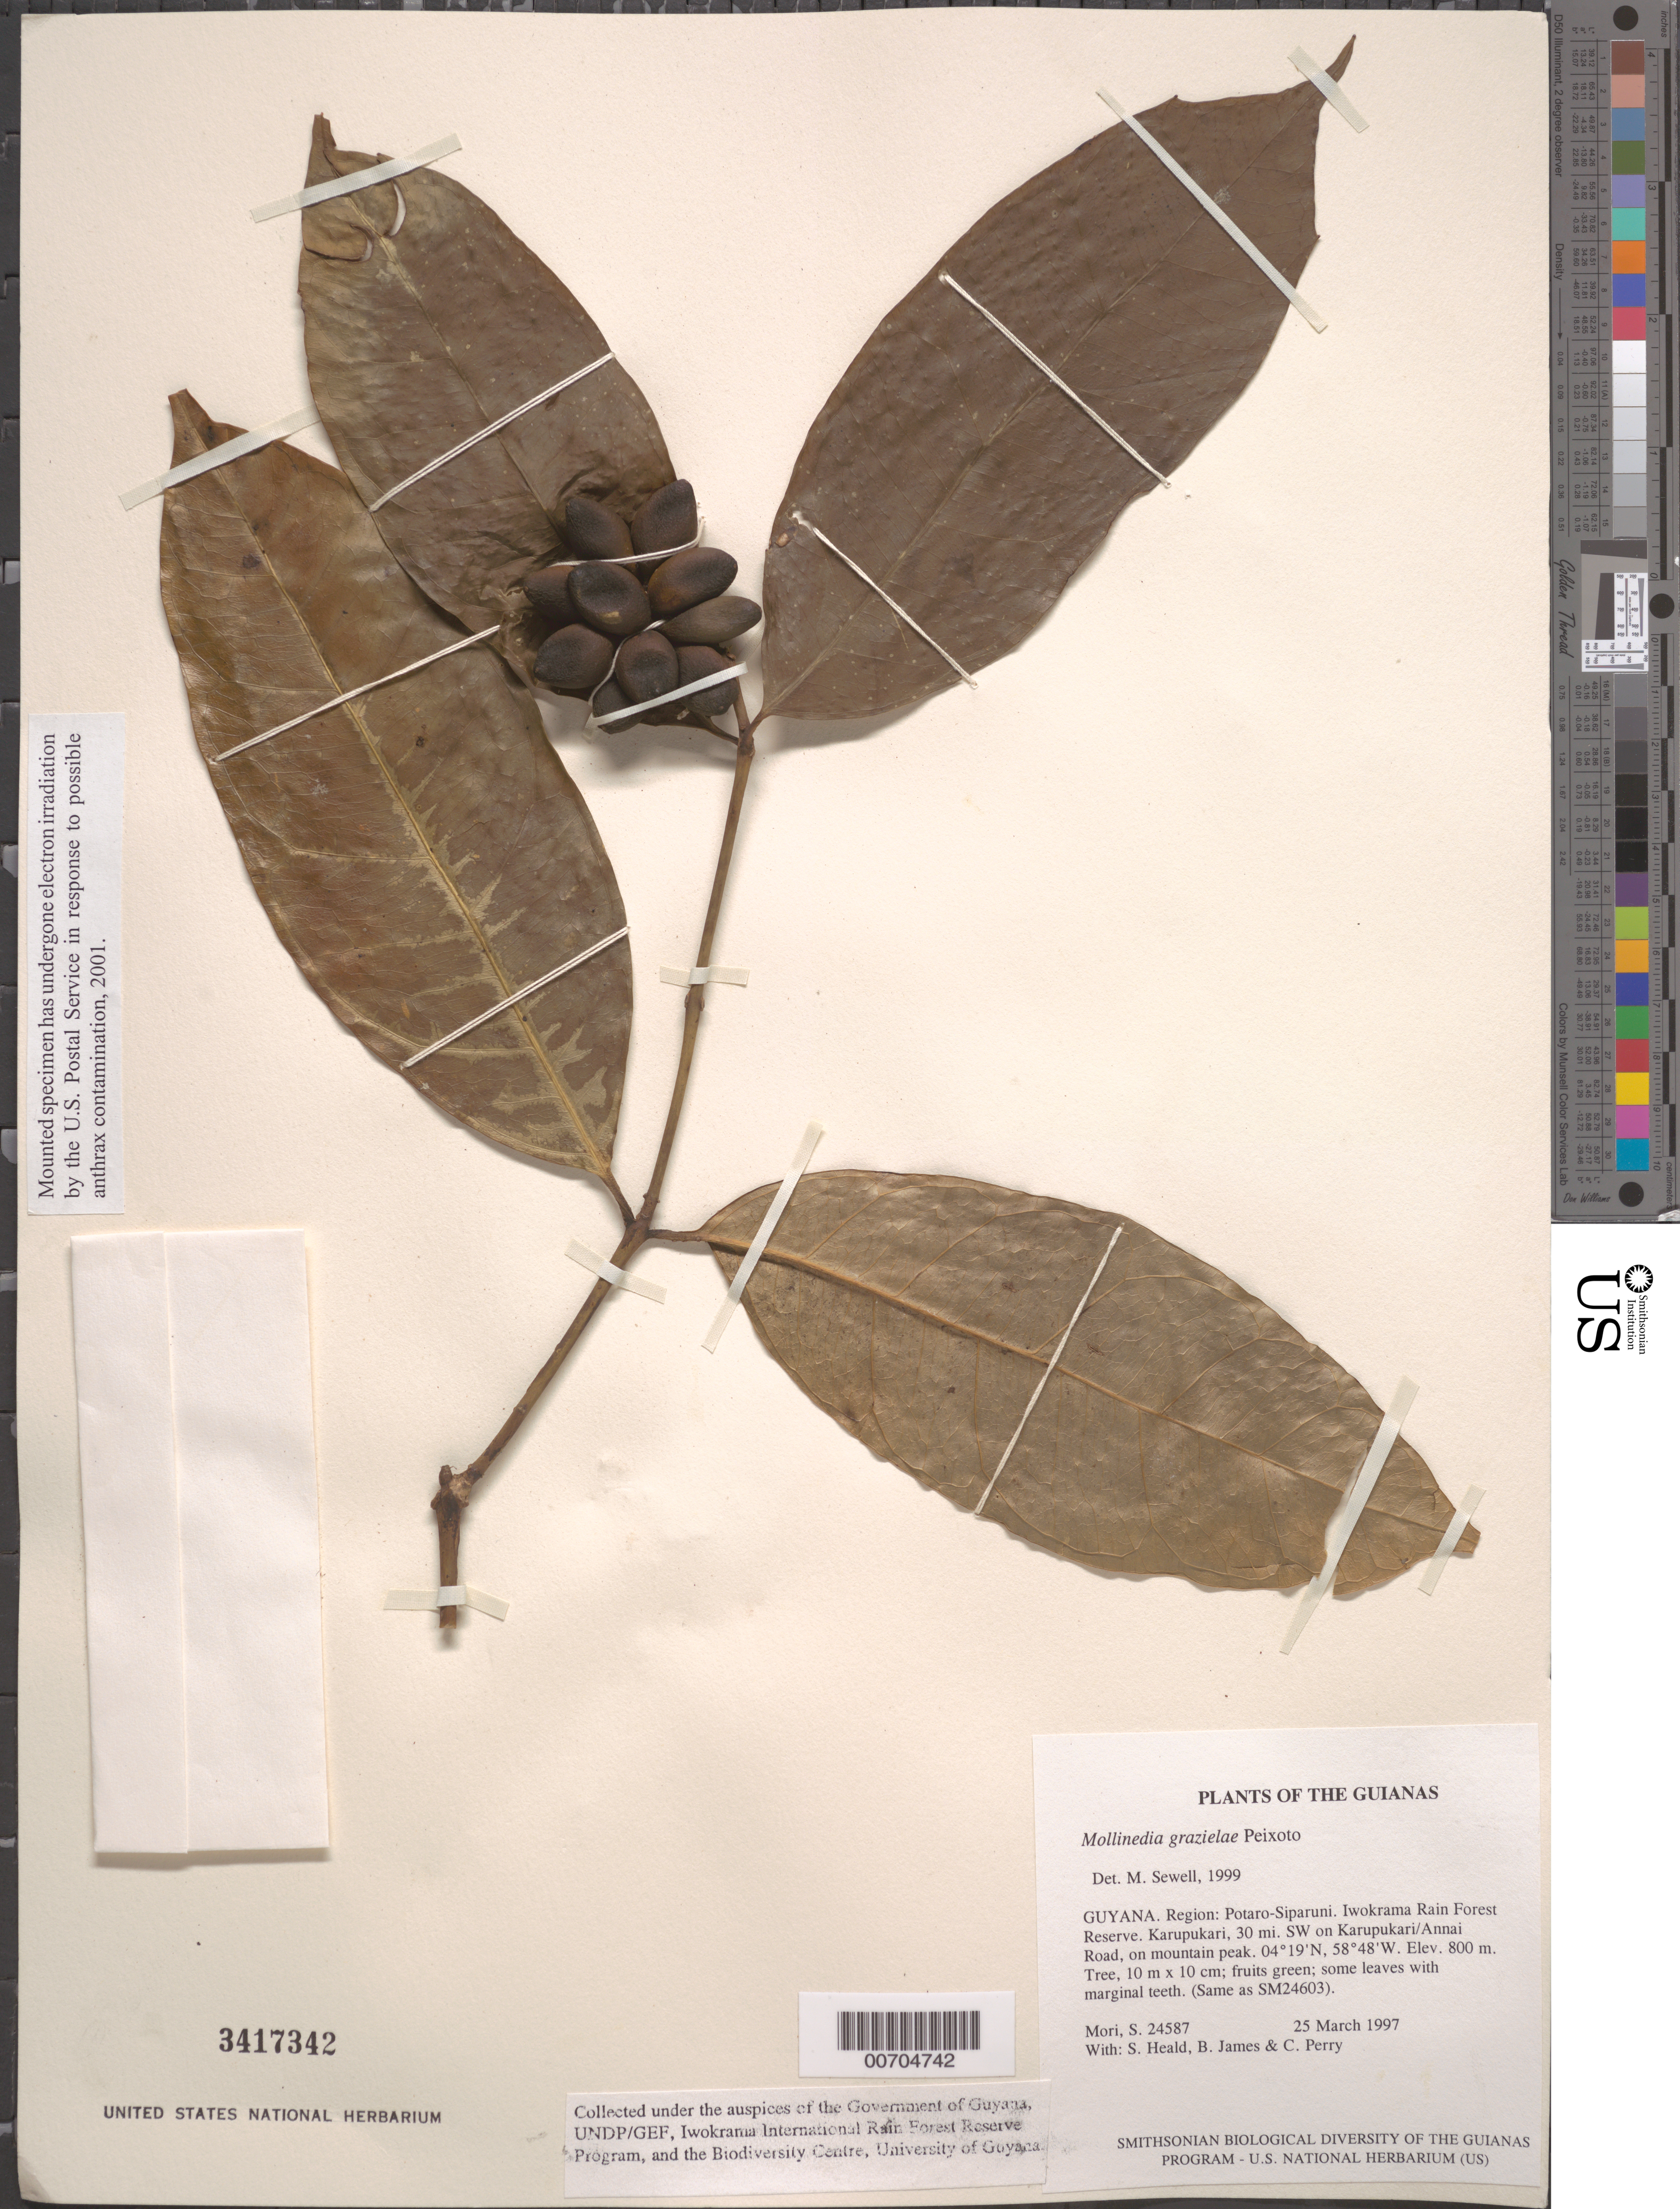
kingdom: Plantae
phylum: Tracheophyta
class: Magnoliopsida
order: Laurales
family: Monimiaceae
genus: Mollinedia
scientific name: Mollinedia grazielae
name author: Peixoto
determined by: Sewell, M.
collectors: S. Mori, S. Heald, B. James & C. Perry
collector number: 24587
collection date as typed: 25 March 1997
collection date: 1997-03-25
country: Guyana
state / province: Potaro-Siparuni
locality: Iwokrama Rain Forest Reserve. Karupukari, 30 mi. SW on Karupukari/Annai Road, on mountain peak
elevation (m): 800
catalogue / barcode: US 3417342